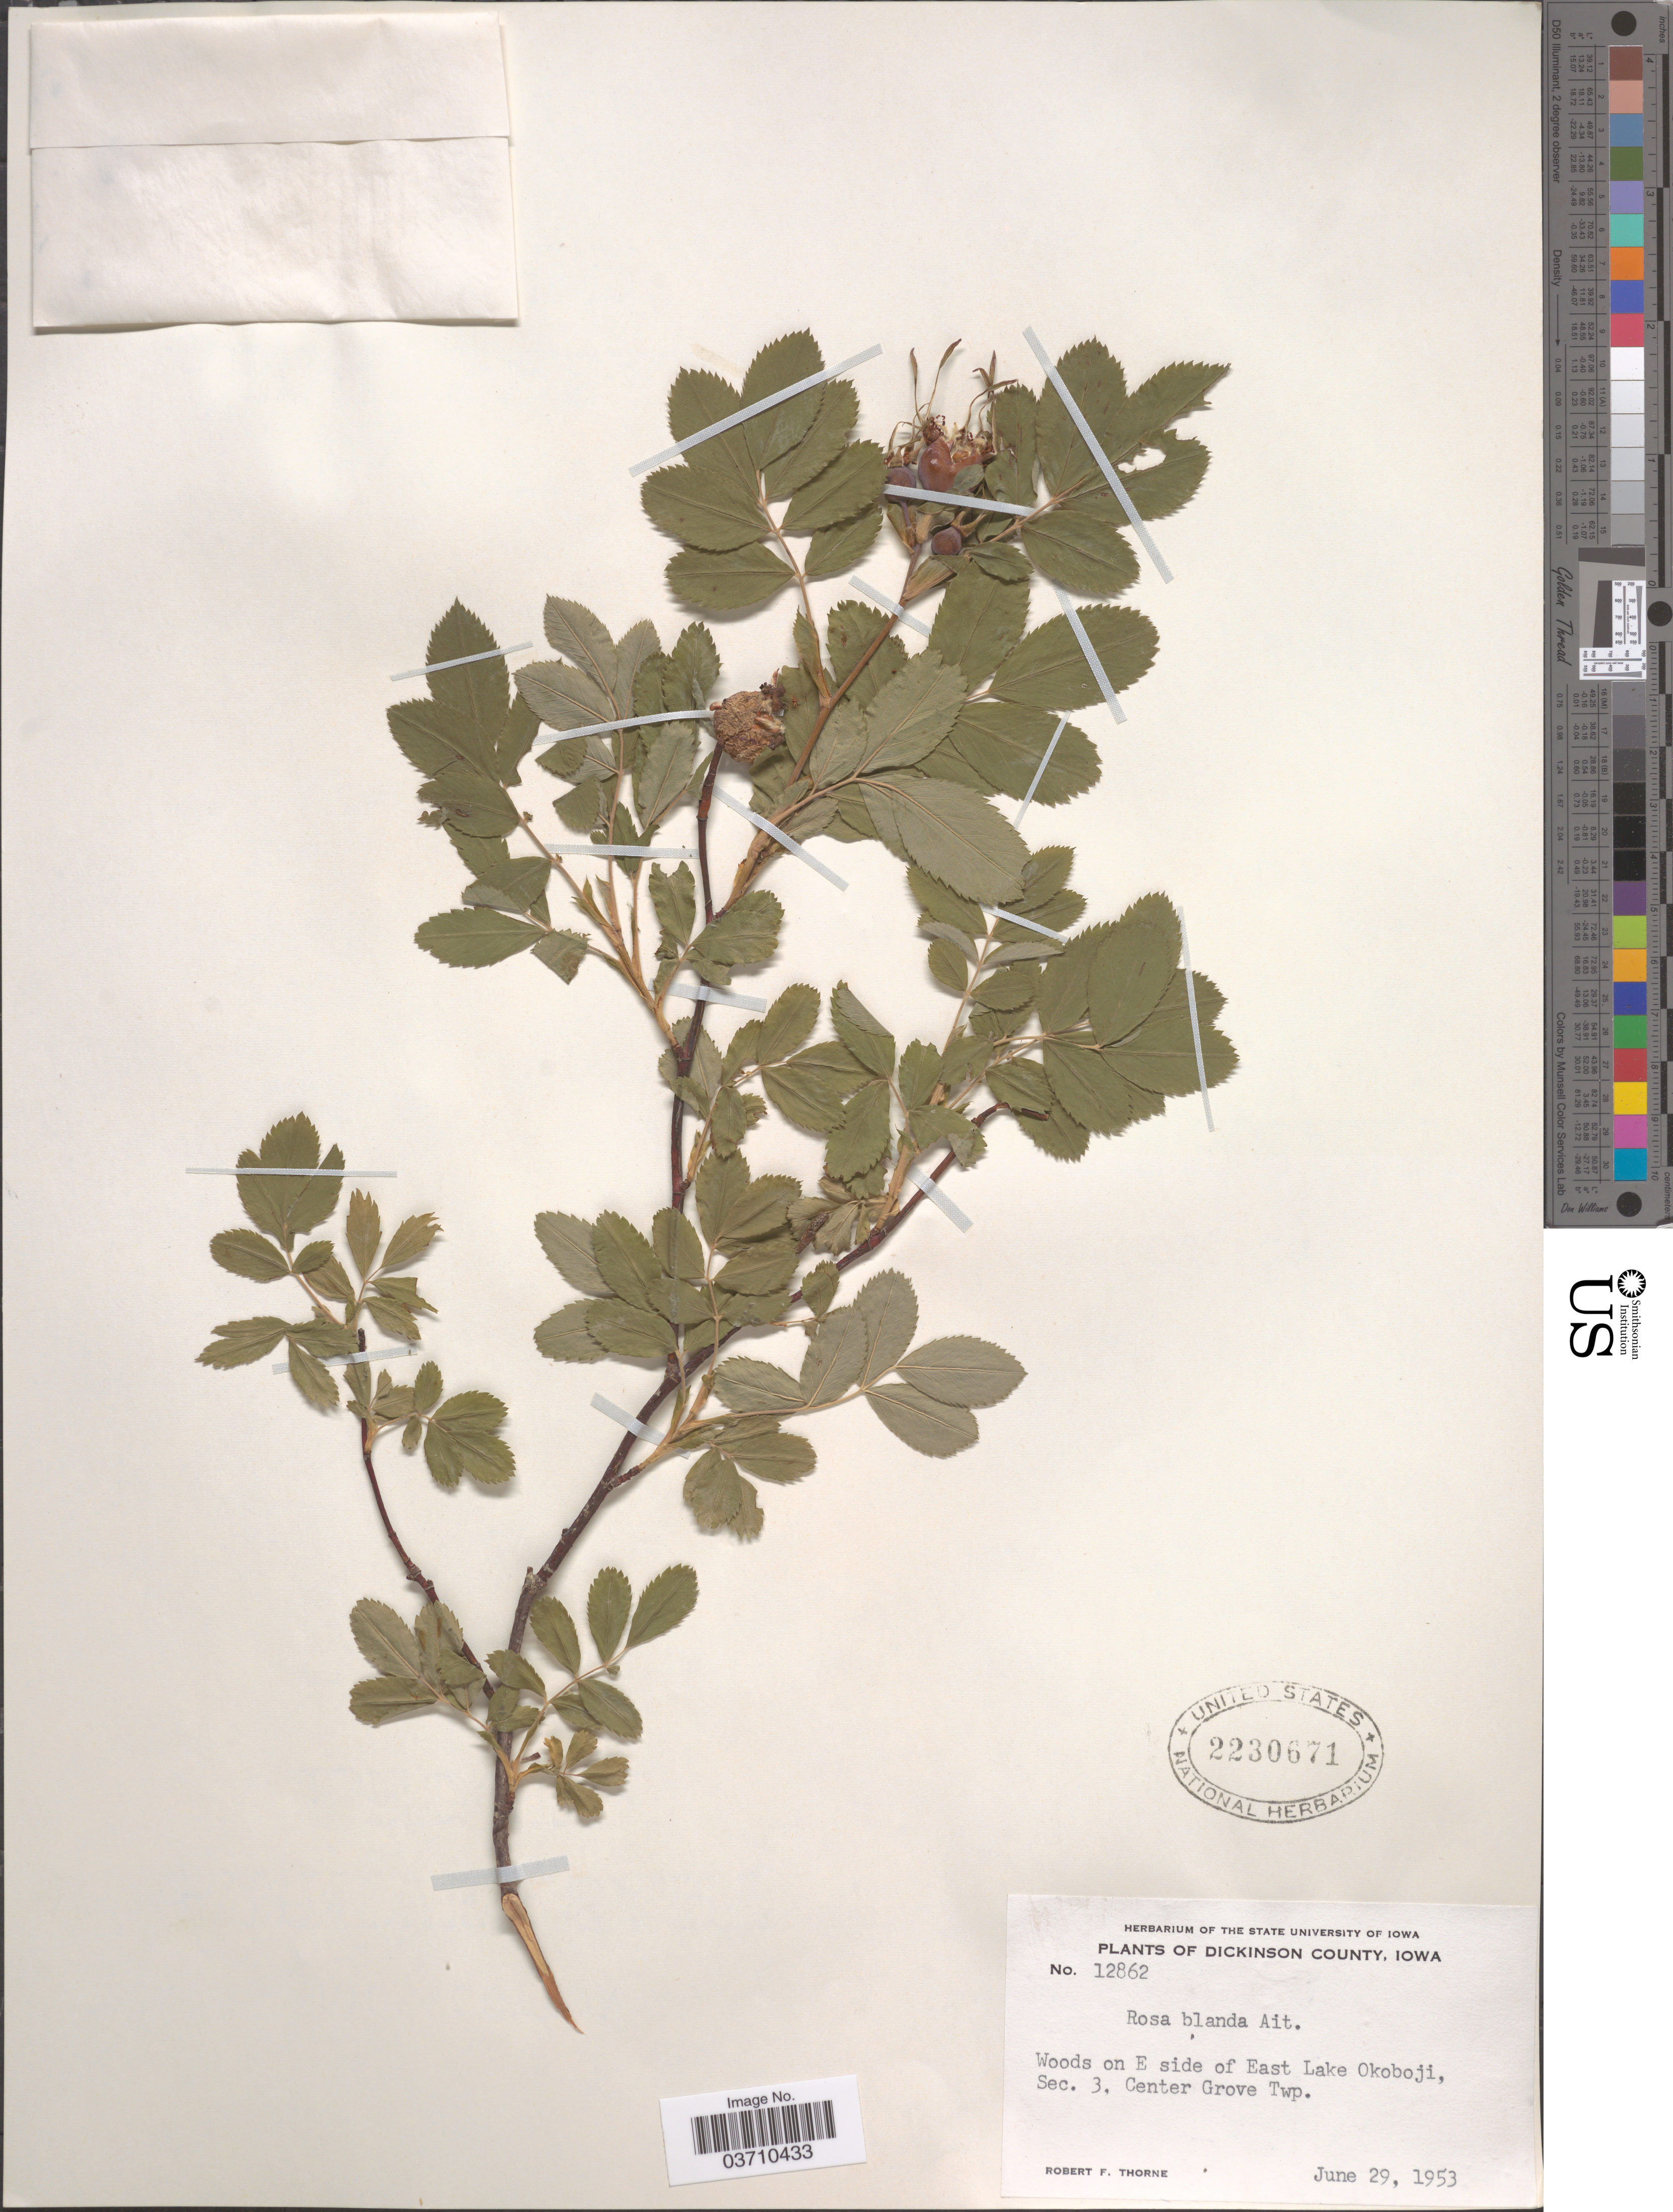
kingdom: Plantae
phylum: Tracheophyta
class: Magnoliopsida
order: Rosales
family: Rosaceae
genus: Rosa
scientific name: Rosa blanda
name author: Aiton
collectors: R. F. Thorne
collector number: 12862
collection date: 1953-06-29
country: United States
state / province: Iowa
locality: Dickinson County. Woods on E side of East Lake Okoboji, Sec. 3, Center Grove Twp.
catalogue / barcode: US 2230671